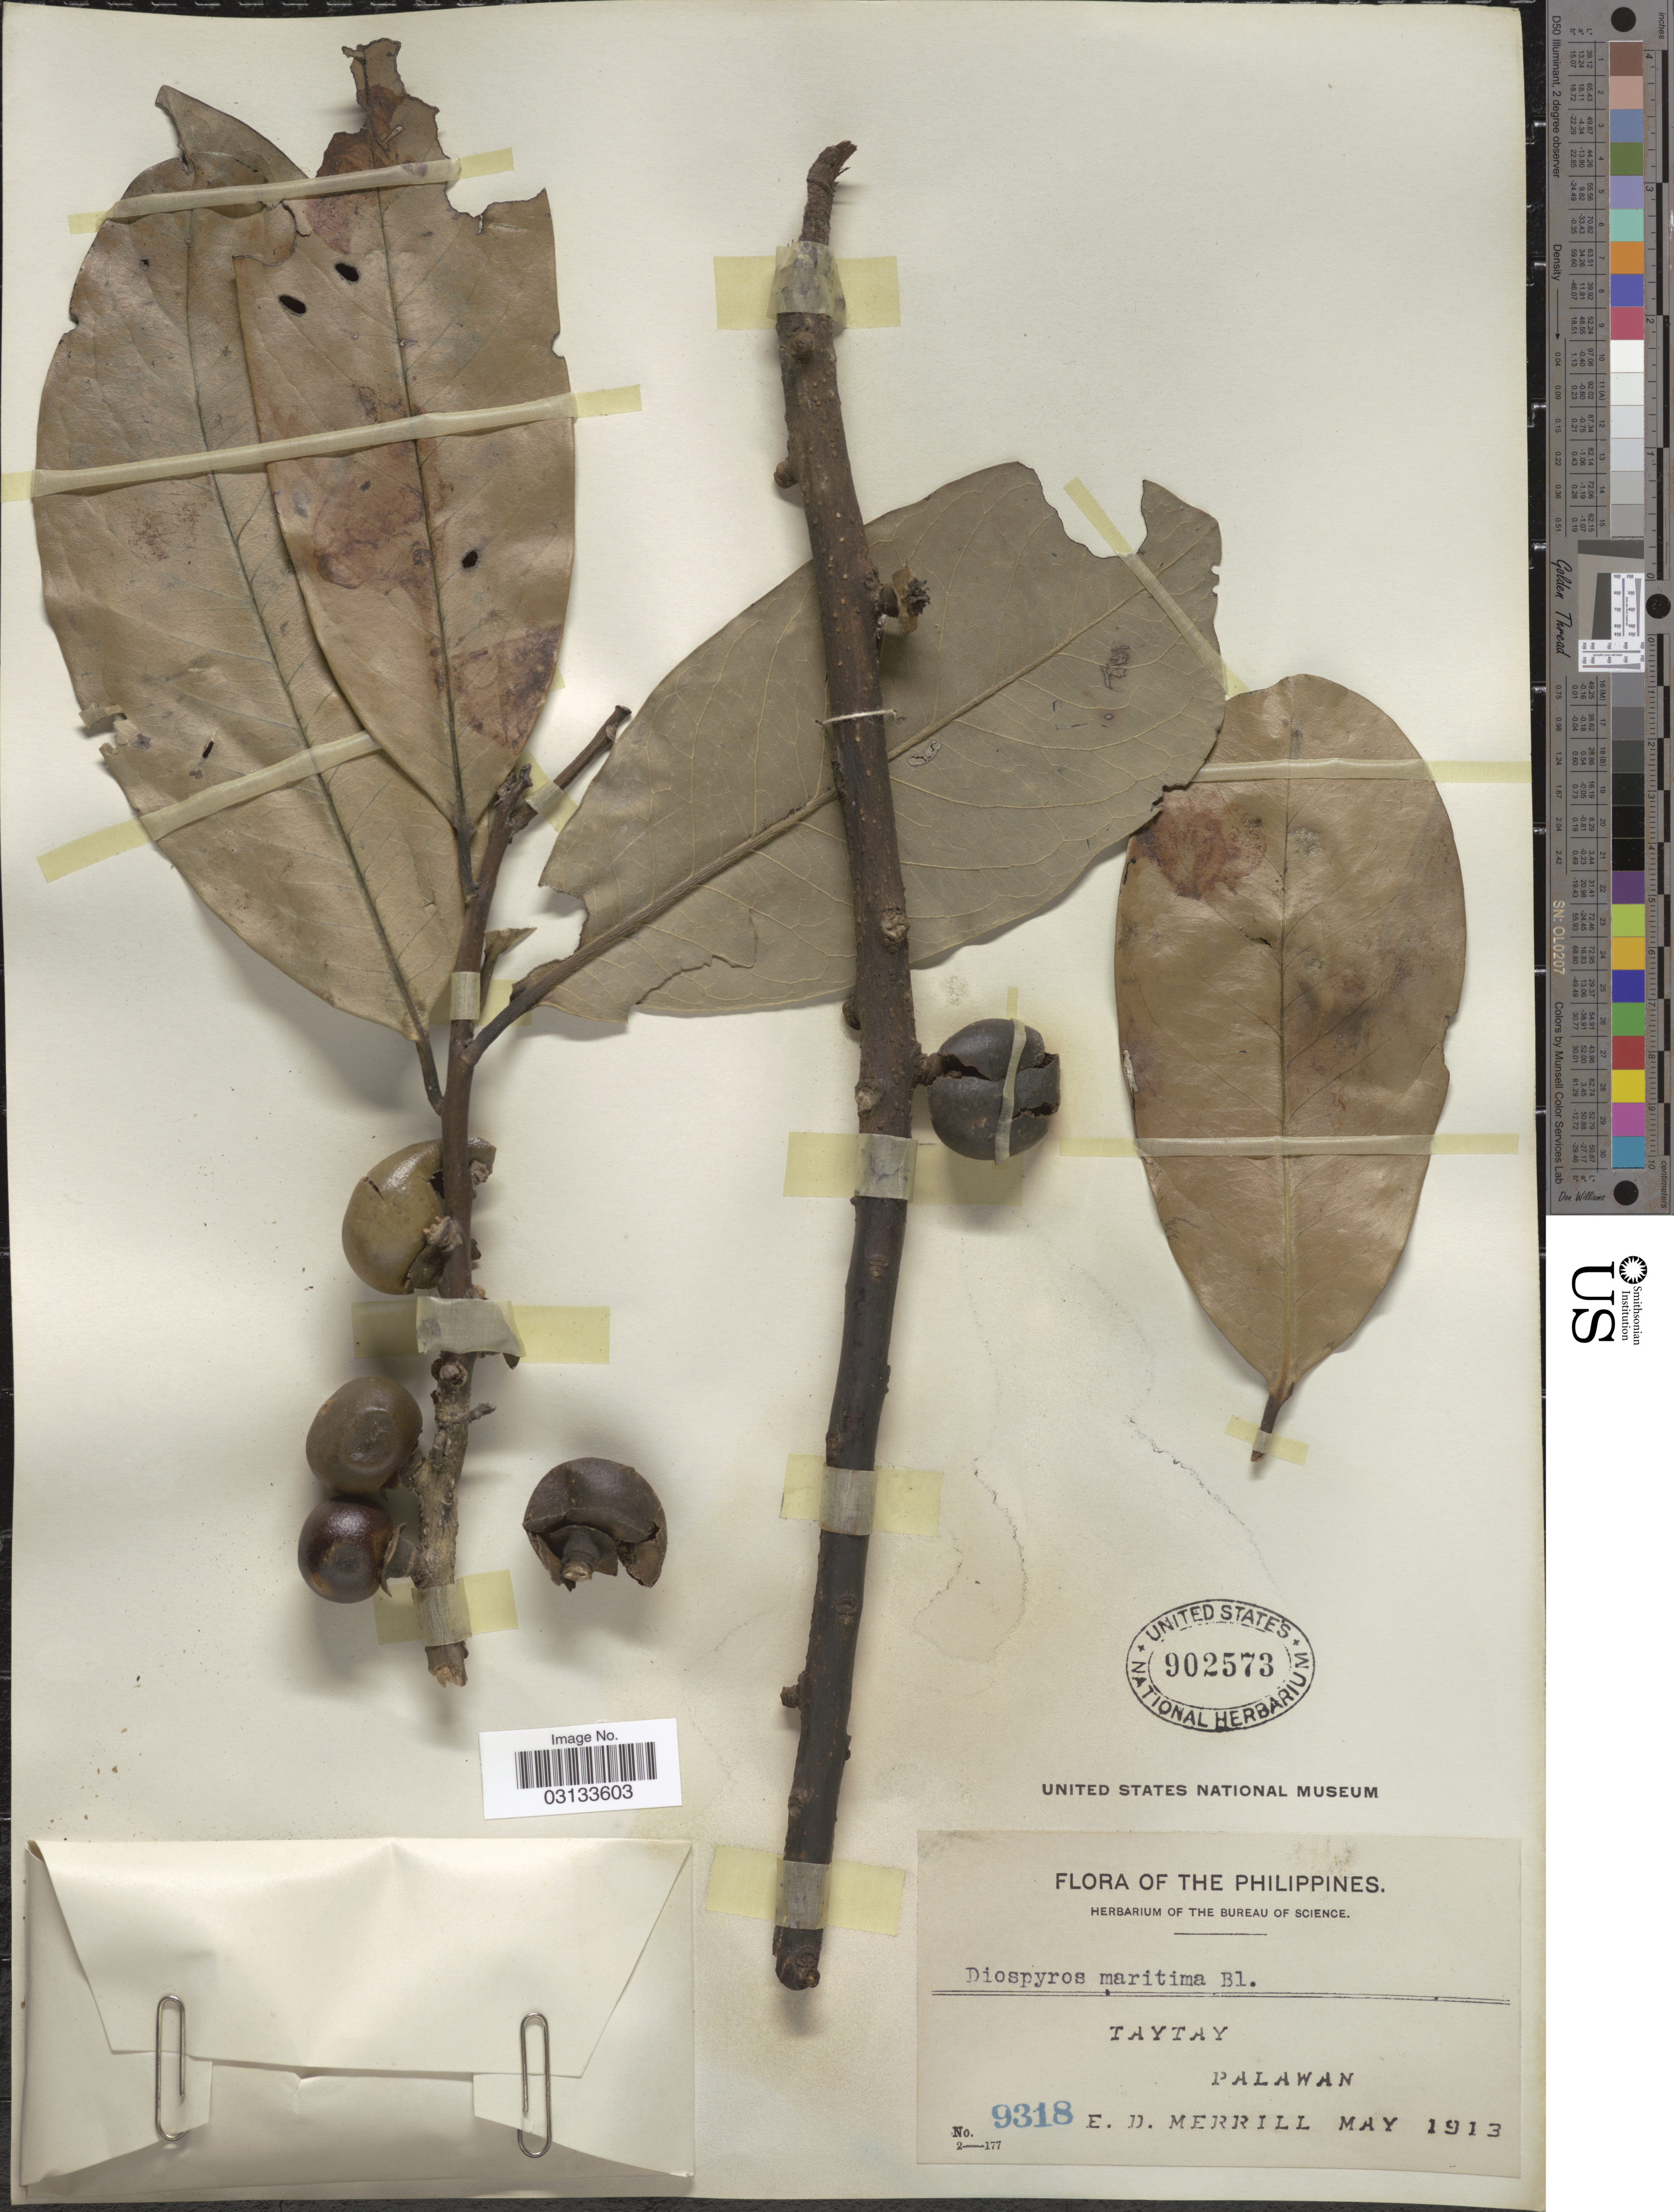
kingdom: Plantae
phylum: Tracheophyta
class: Magnoliopsida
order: Ericales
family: Ebenaceae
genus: Diospyros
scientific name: Diospyros maritima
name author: Blume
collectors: E. D. Merrill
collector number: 9318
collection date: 1913-05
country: Philippines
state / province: Mimaropa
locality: Taytay. Palawan.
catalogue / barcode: US 902573